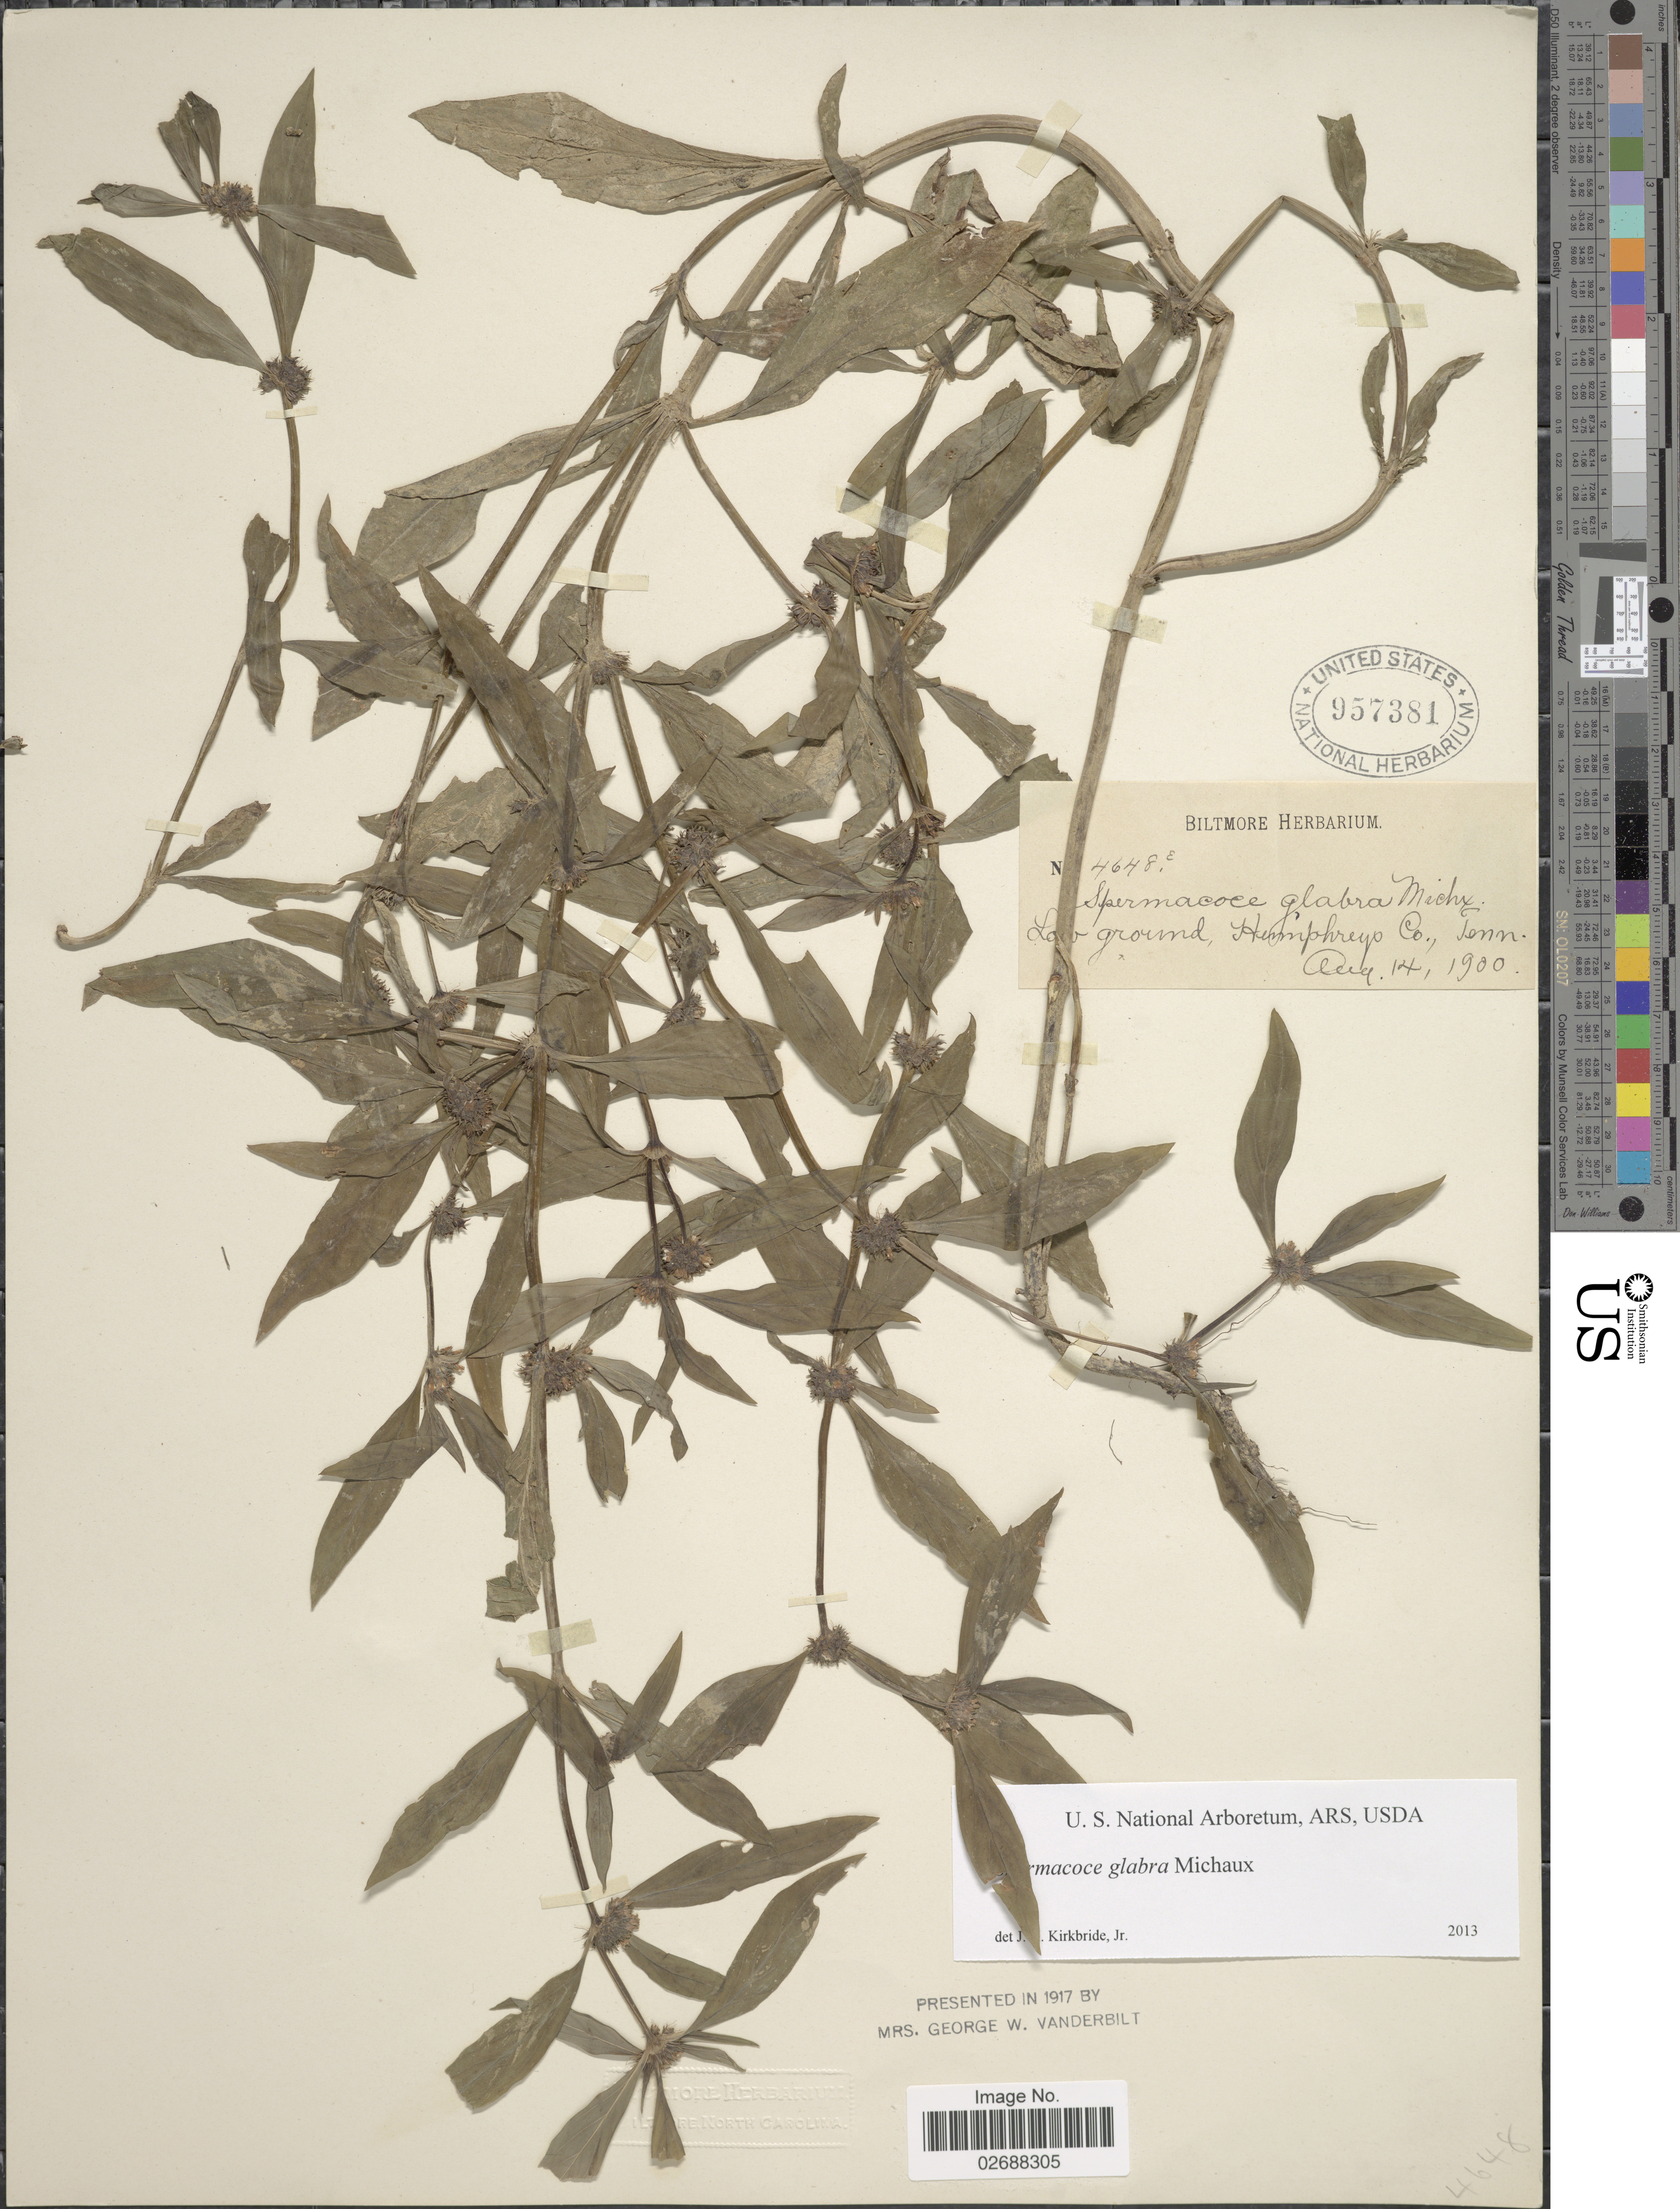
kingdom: Plantae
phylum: Tracheophyta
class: Magnoliopsida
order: Gentianales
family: Rubiaceae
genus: Spermacoce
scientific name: Spermacoce glabra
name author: Michx.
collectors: ex herb. Biltmore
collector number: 4648e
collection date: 1900-08-14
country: United States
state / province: Tennessee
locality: Humphreys Co.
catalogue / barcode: US 957381